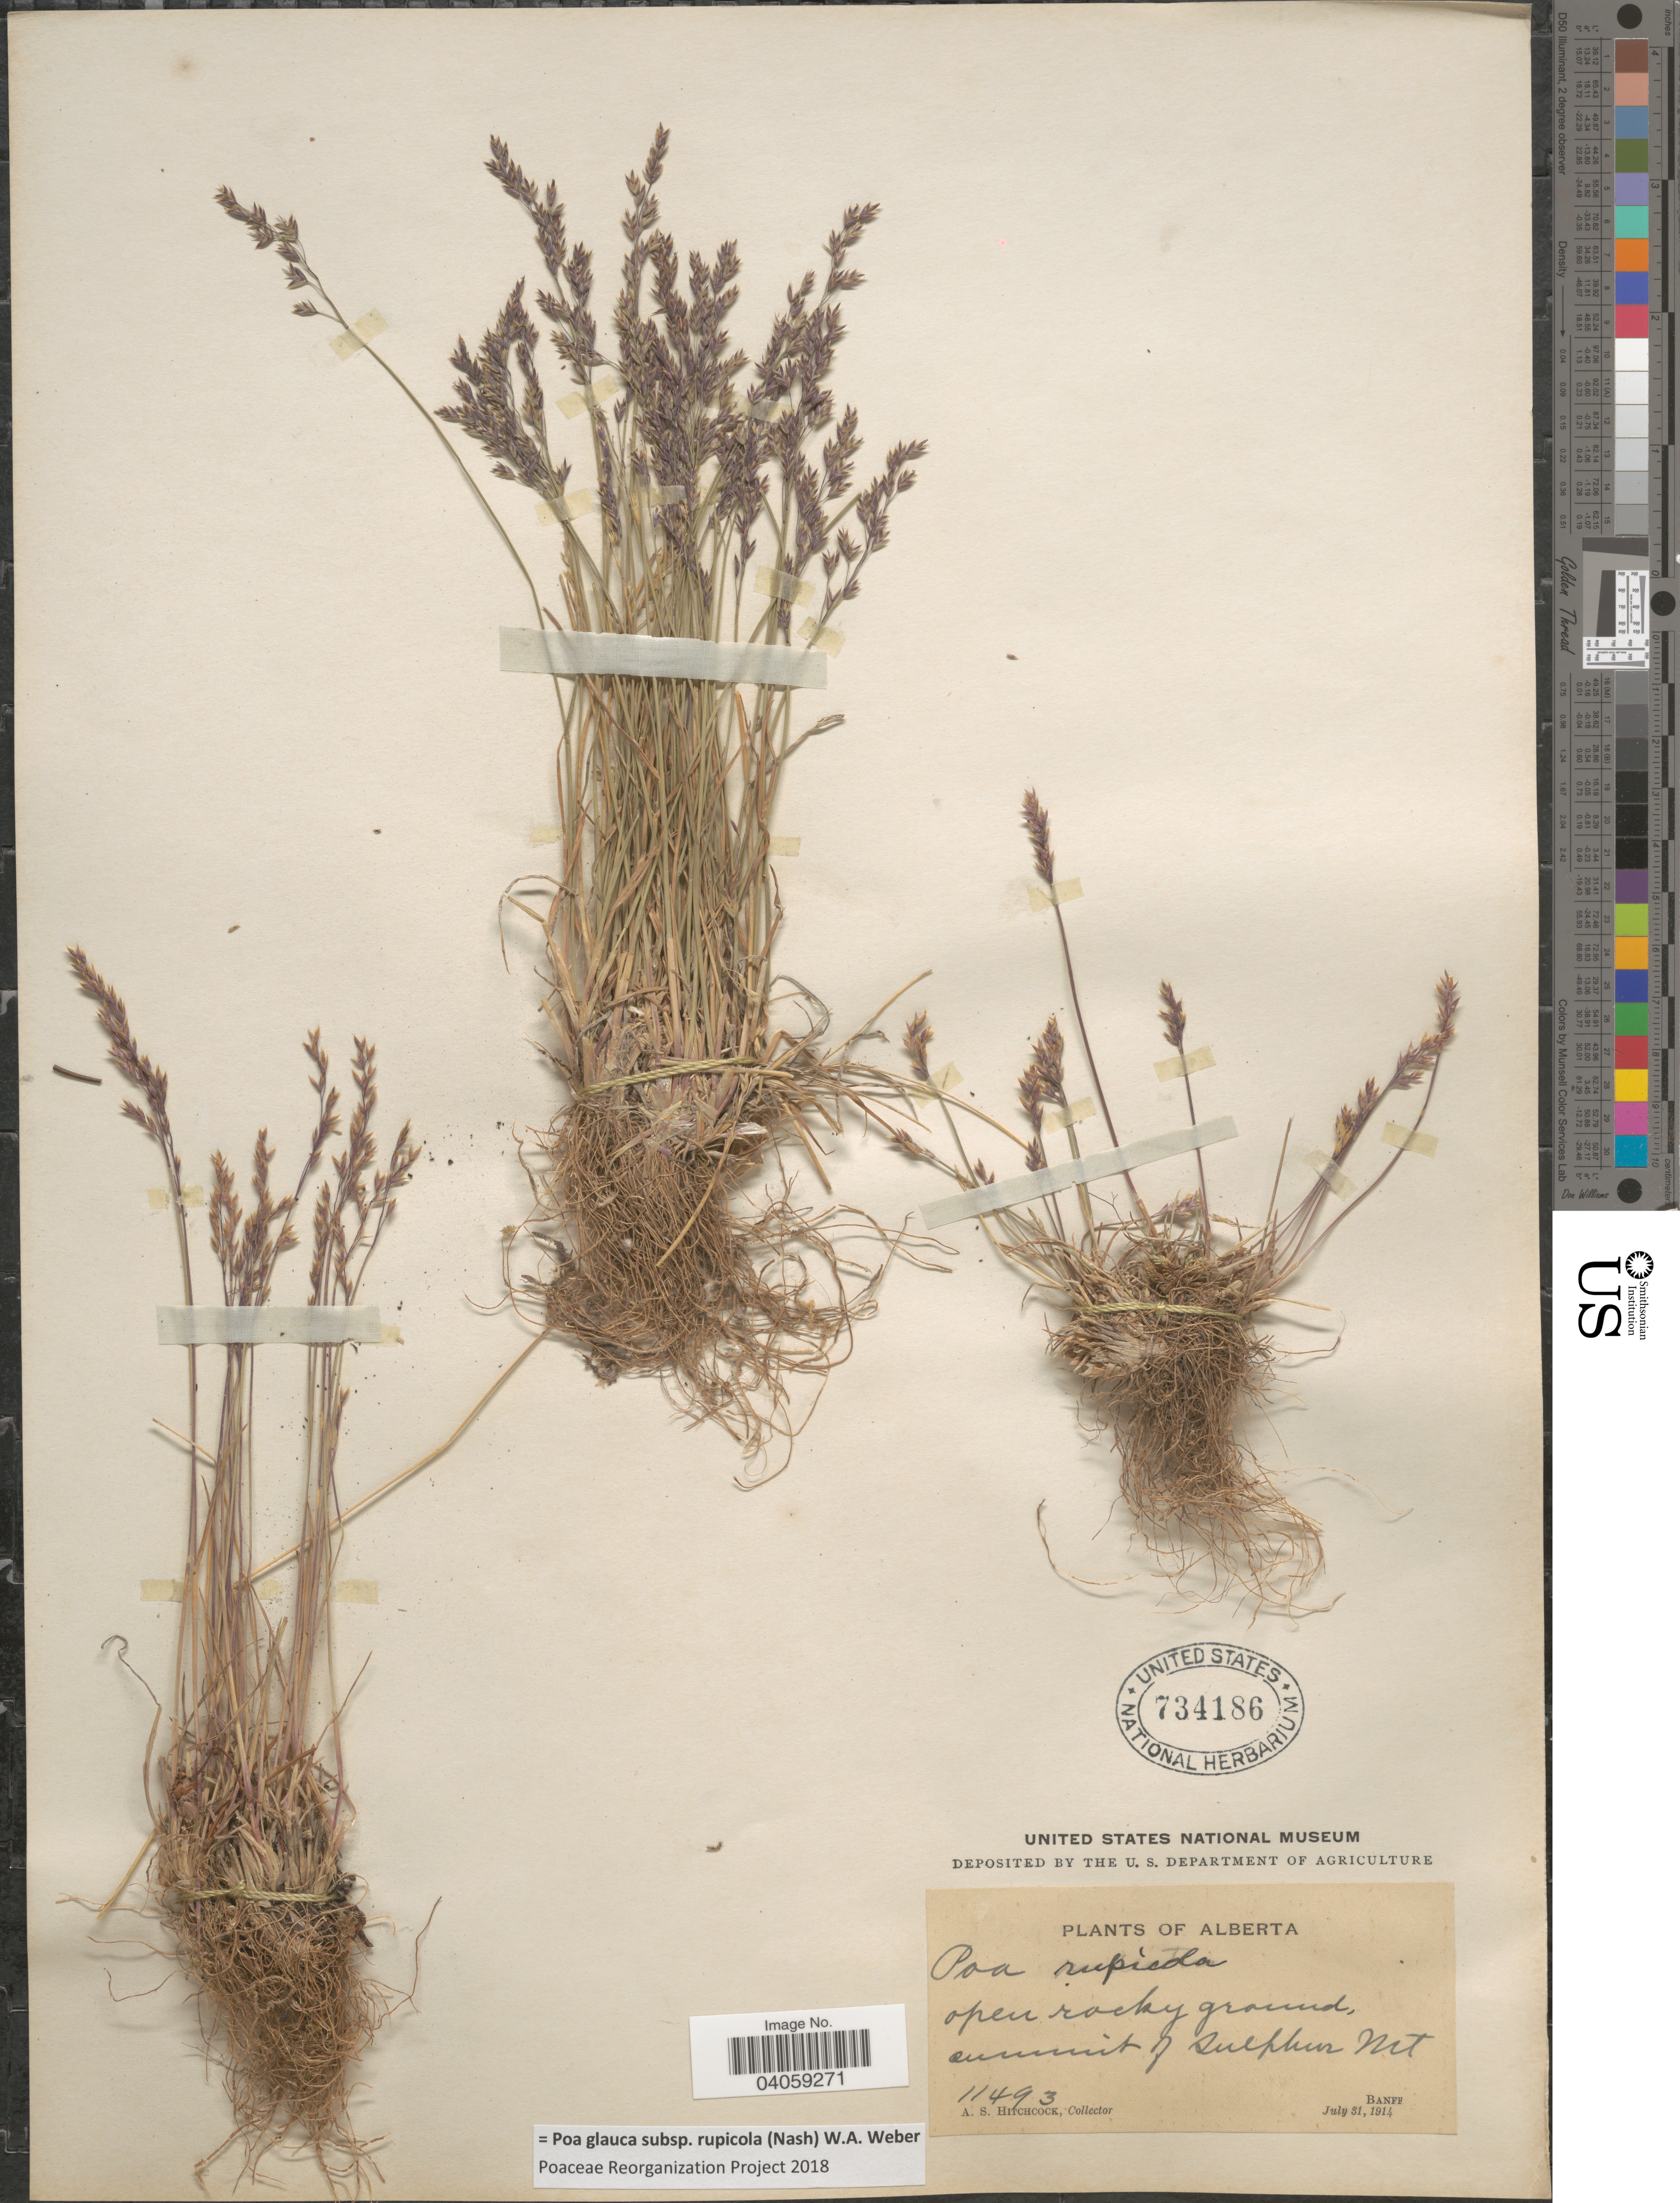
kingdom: Plantae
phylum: Tracheophyta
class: Liliopsida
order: Poales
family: Poaceae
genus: Poa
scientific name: Poa glauca subsp. rupicola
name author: (Nash) W.A. Weber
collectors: A. S. Hitchcock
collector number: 11493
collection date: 1914-07-31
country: Canada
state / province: Alberta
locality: Summit of Sulphur Mt. Banff.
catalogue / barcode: US 734186